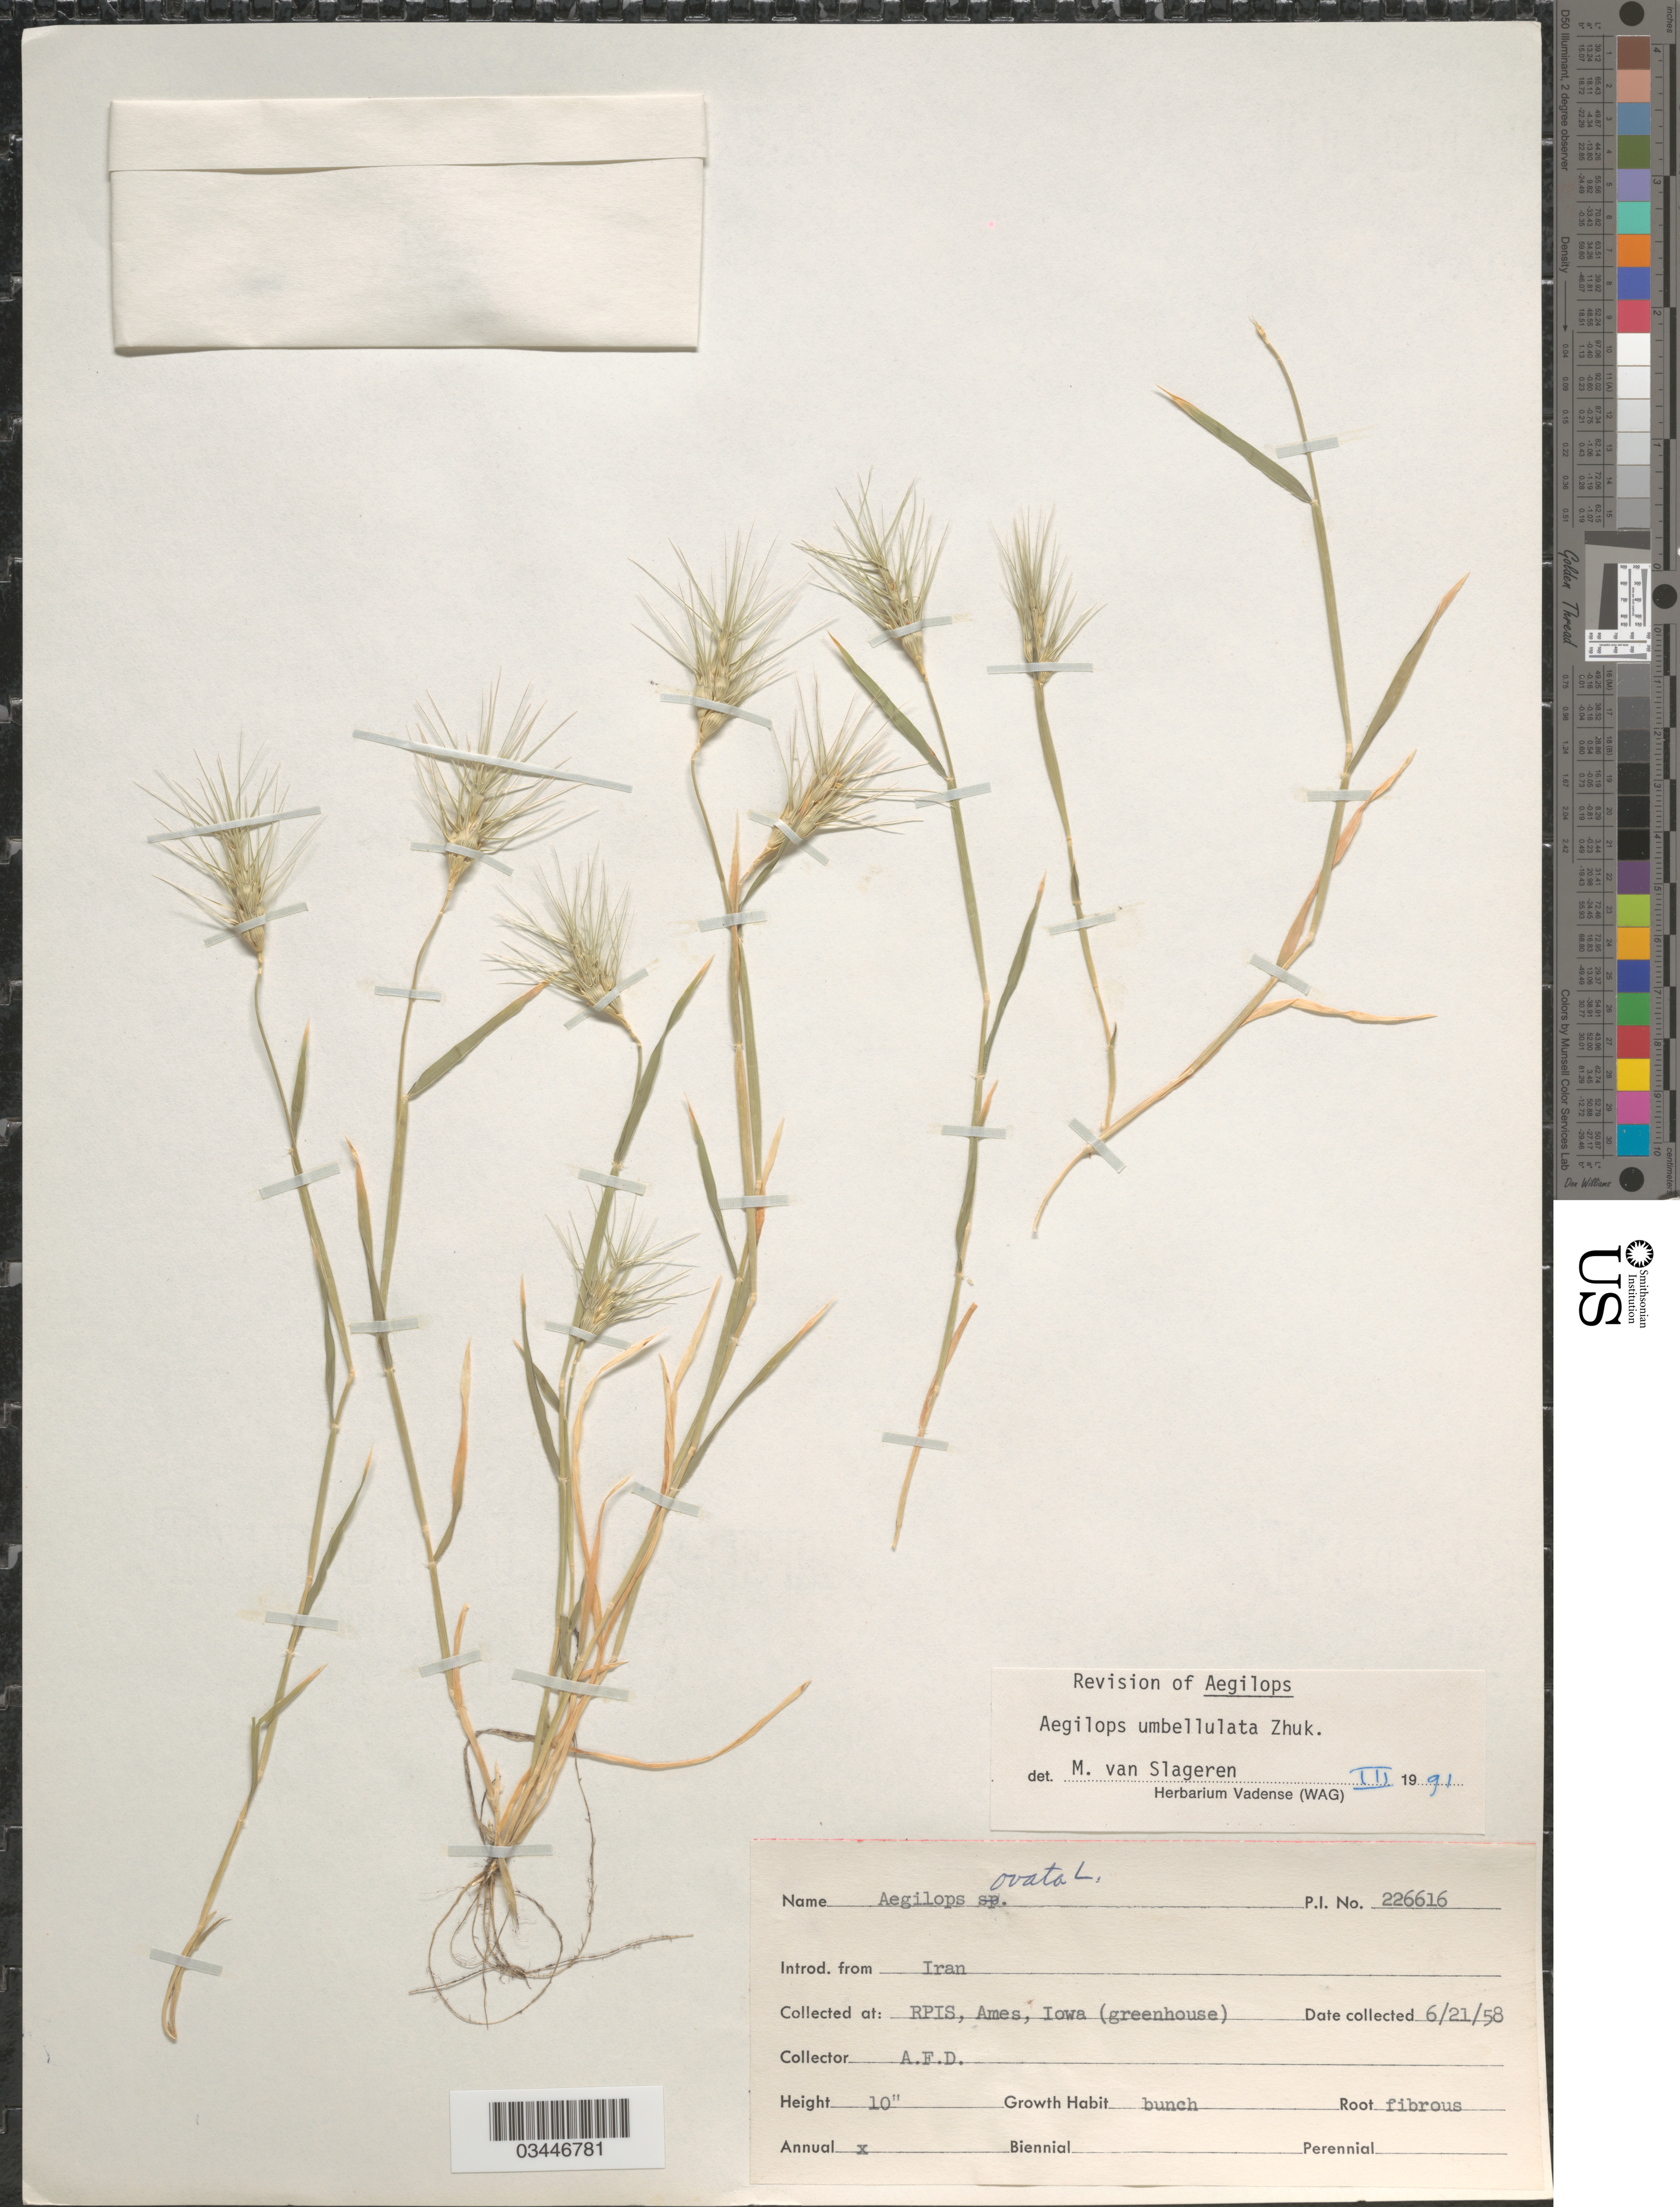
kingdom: Plantae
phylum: Tracheophyta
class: Liliopsida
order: Poales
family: Poaceae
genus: Aegilops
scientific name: Aegilops umbellulata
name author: Zhuk.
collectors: A. D.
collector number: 226616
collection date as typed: Transcribed d/m/y: 21/6/58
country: United States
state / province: Iowa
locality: RPIS, Ames (greenhouse).